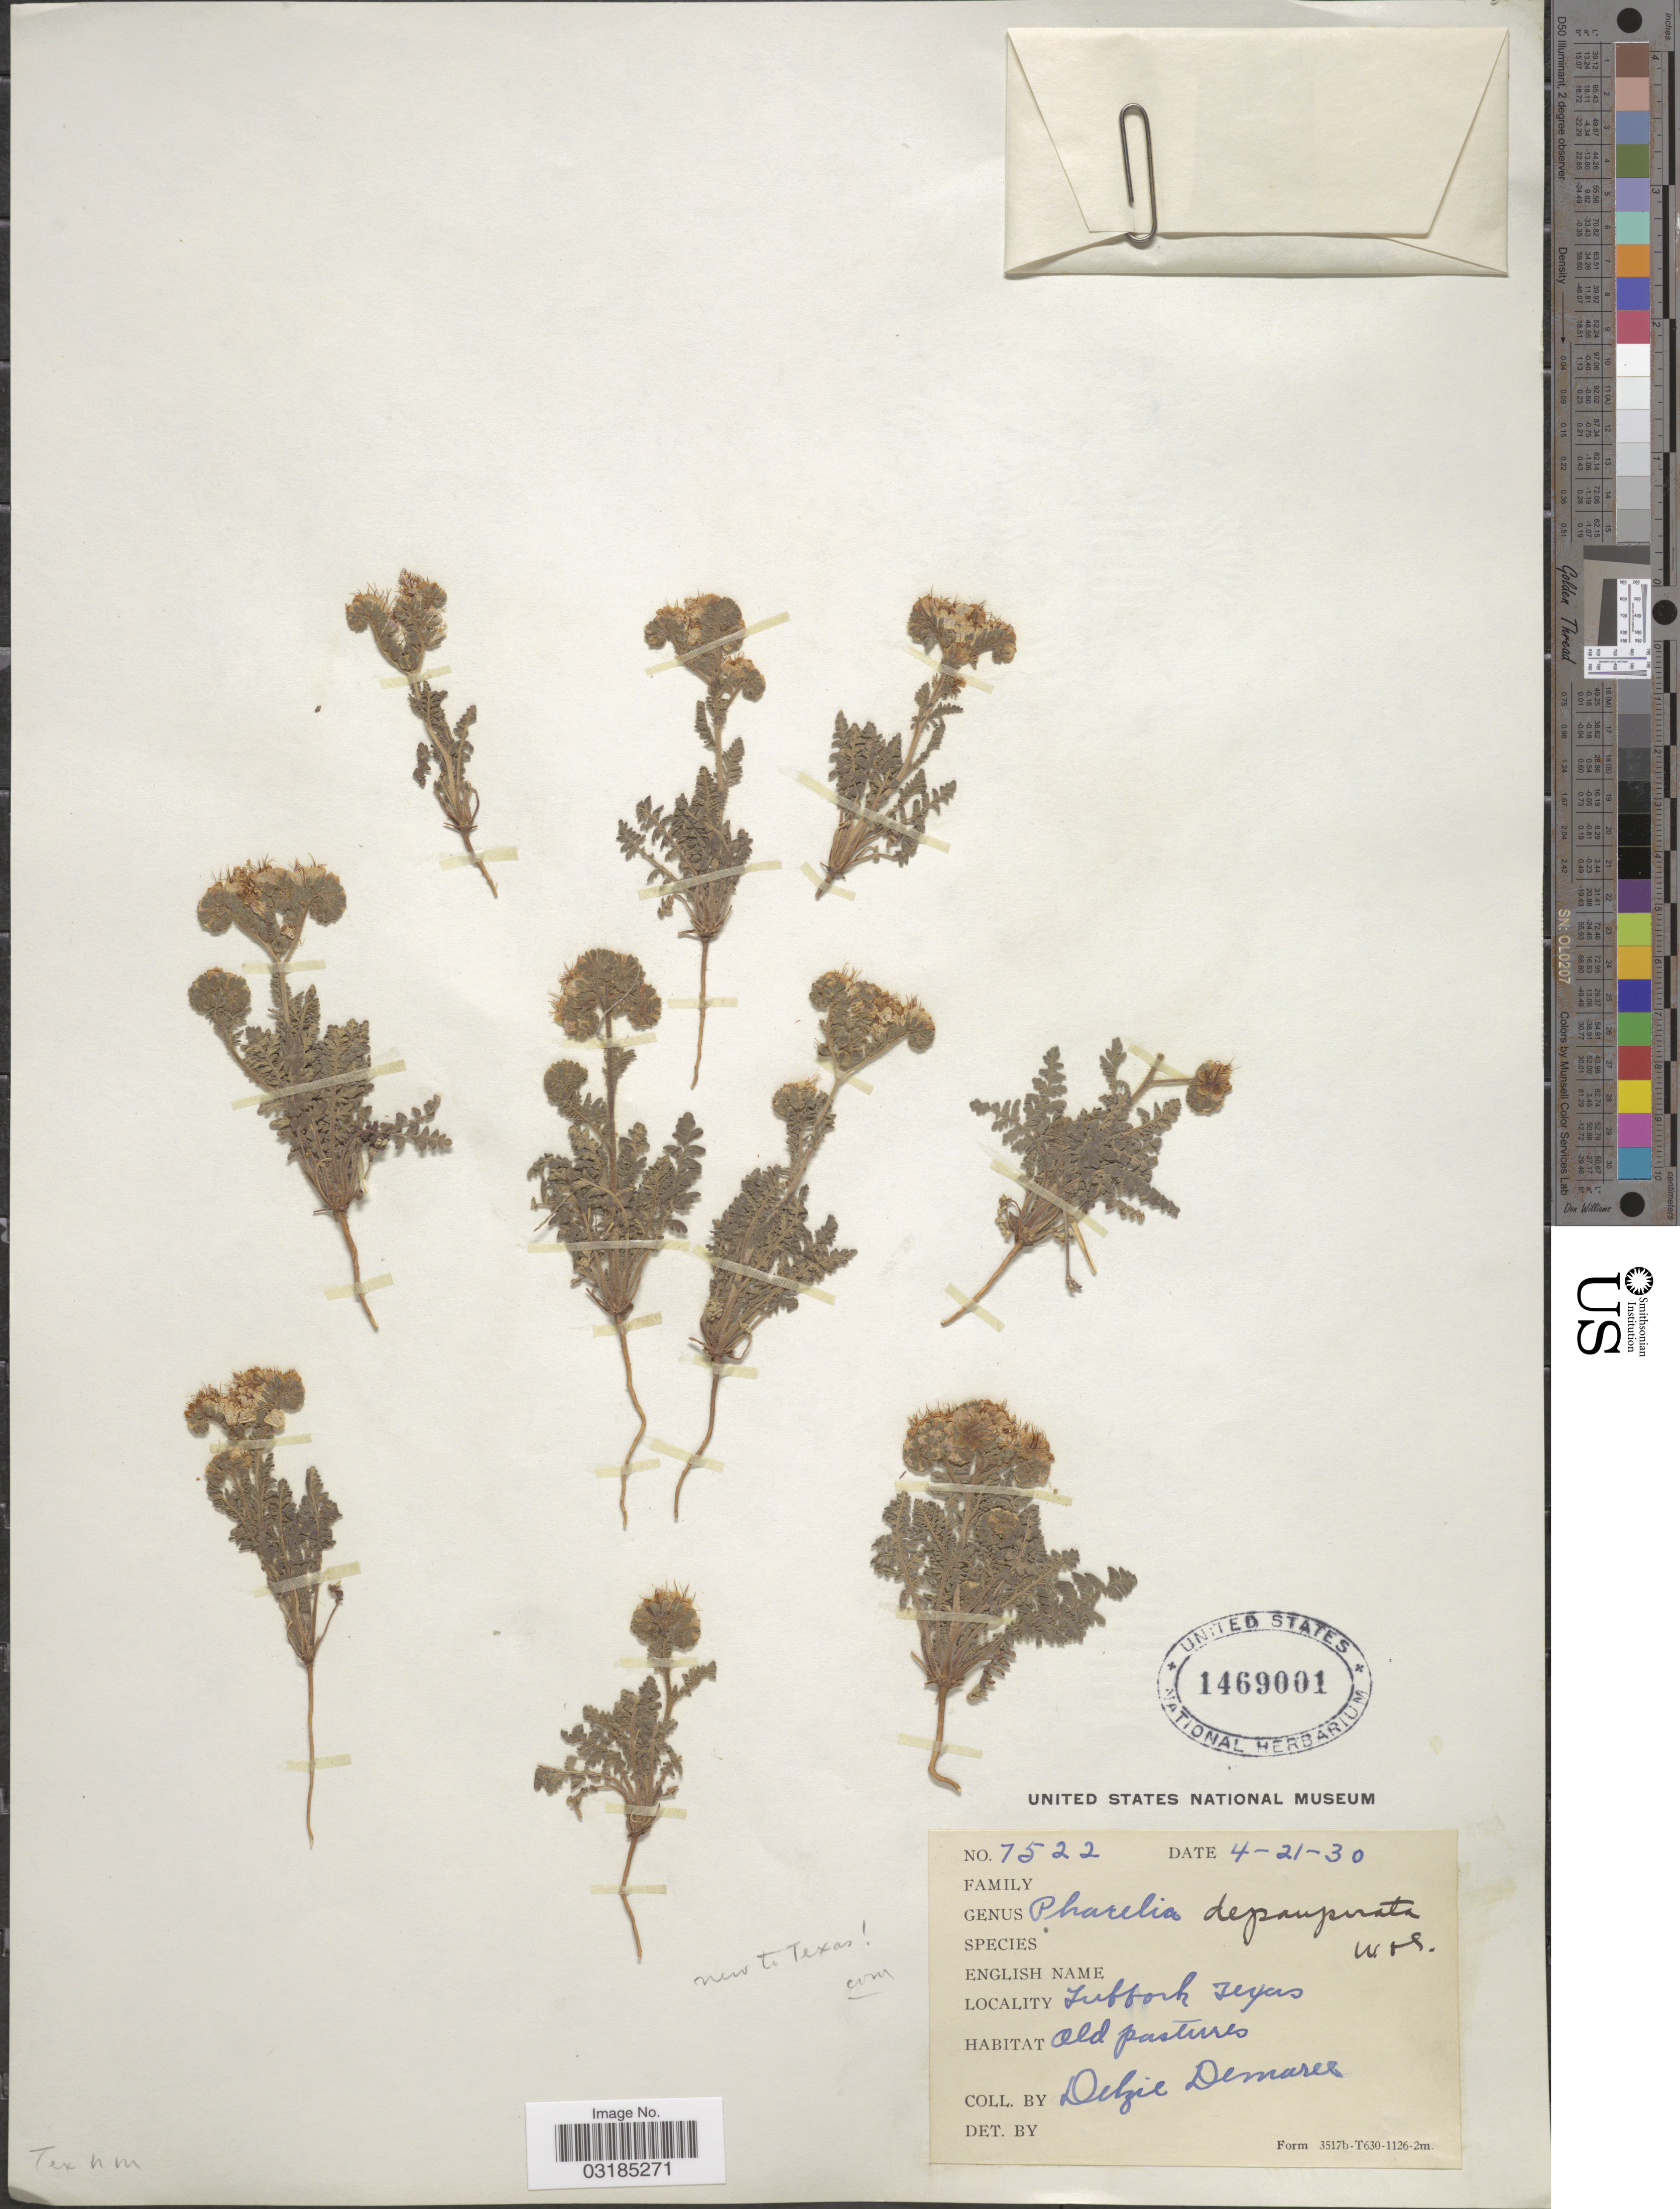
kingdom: Plantae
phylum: Tracheophyta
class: Magnoliopsida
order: Boraginales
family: Hydrophyllaceae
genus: Phacelia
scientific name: Phacelia depauperata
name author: Wooton & Standl.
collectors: D. Demaree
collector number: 7522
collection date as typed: Transcribed d/m/y: 21/4/30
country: United States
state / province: Texas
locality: Lubbock.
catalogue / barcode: US 1469001